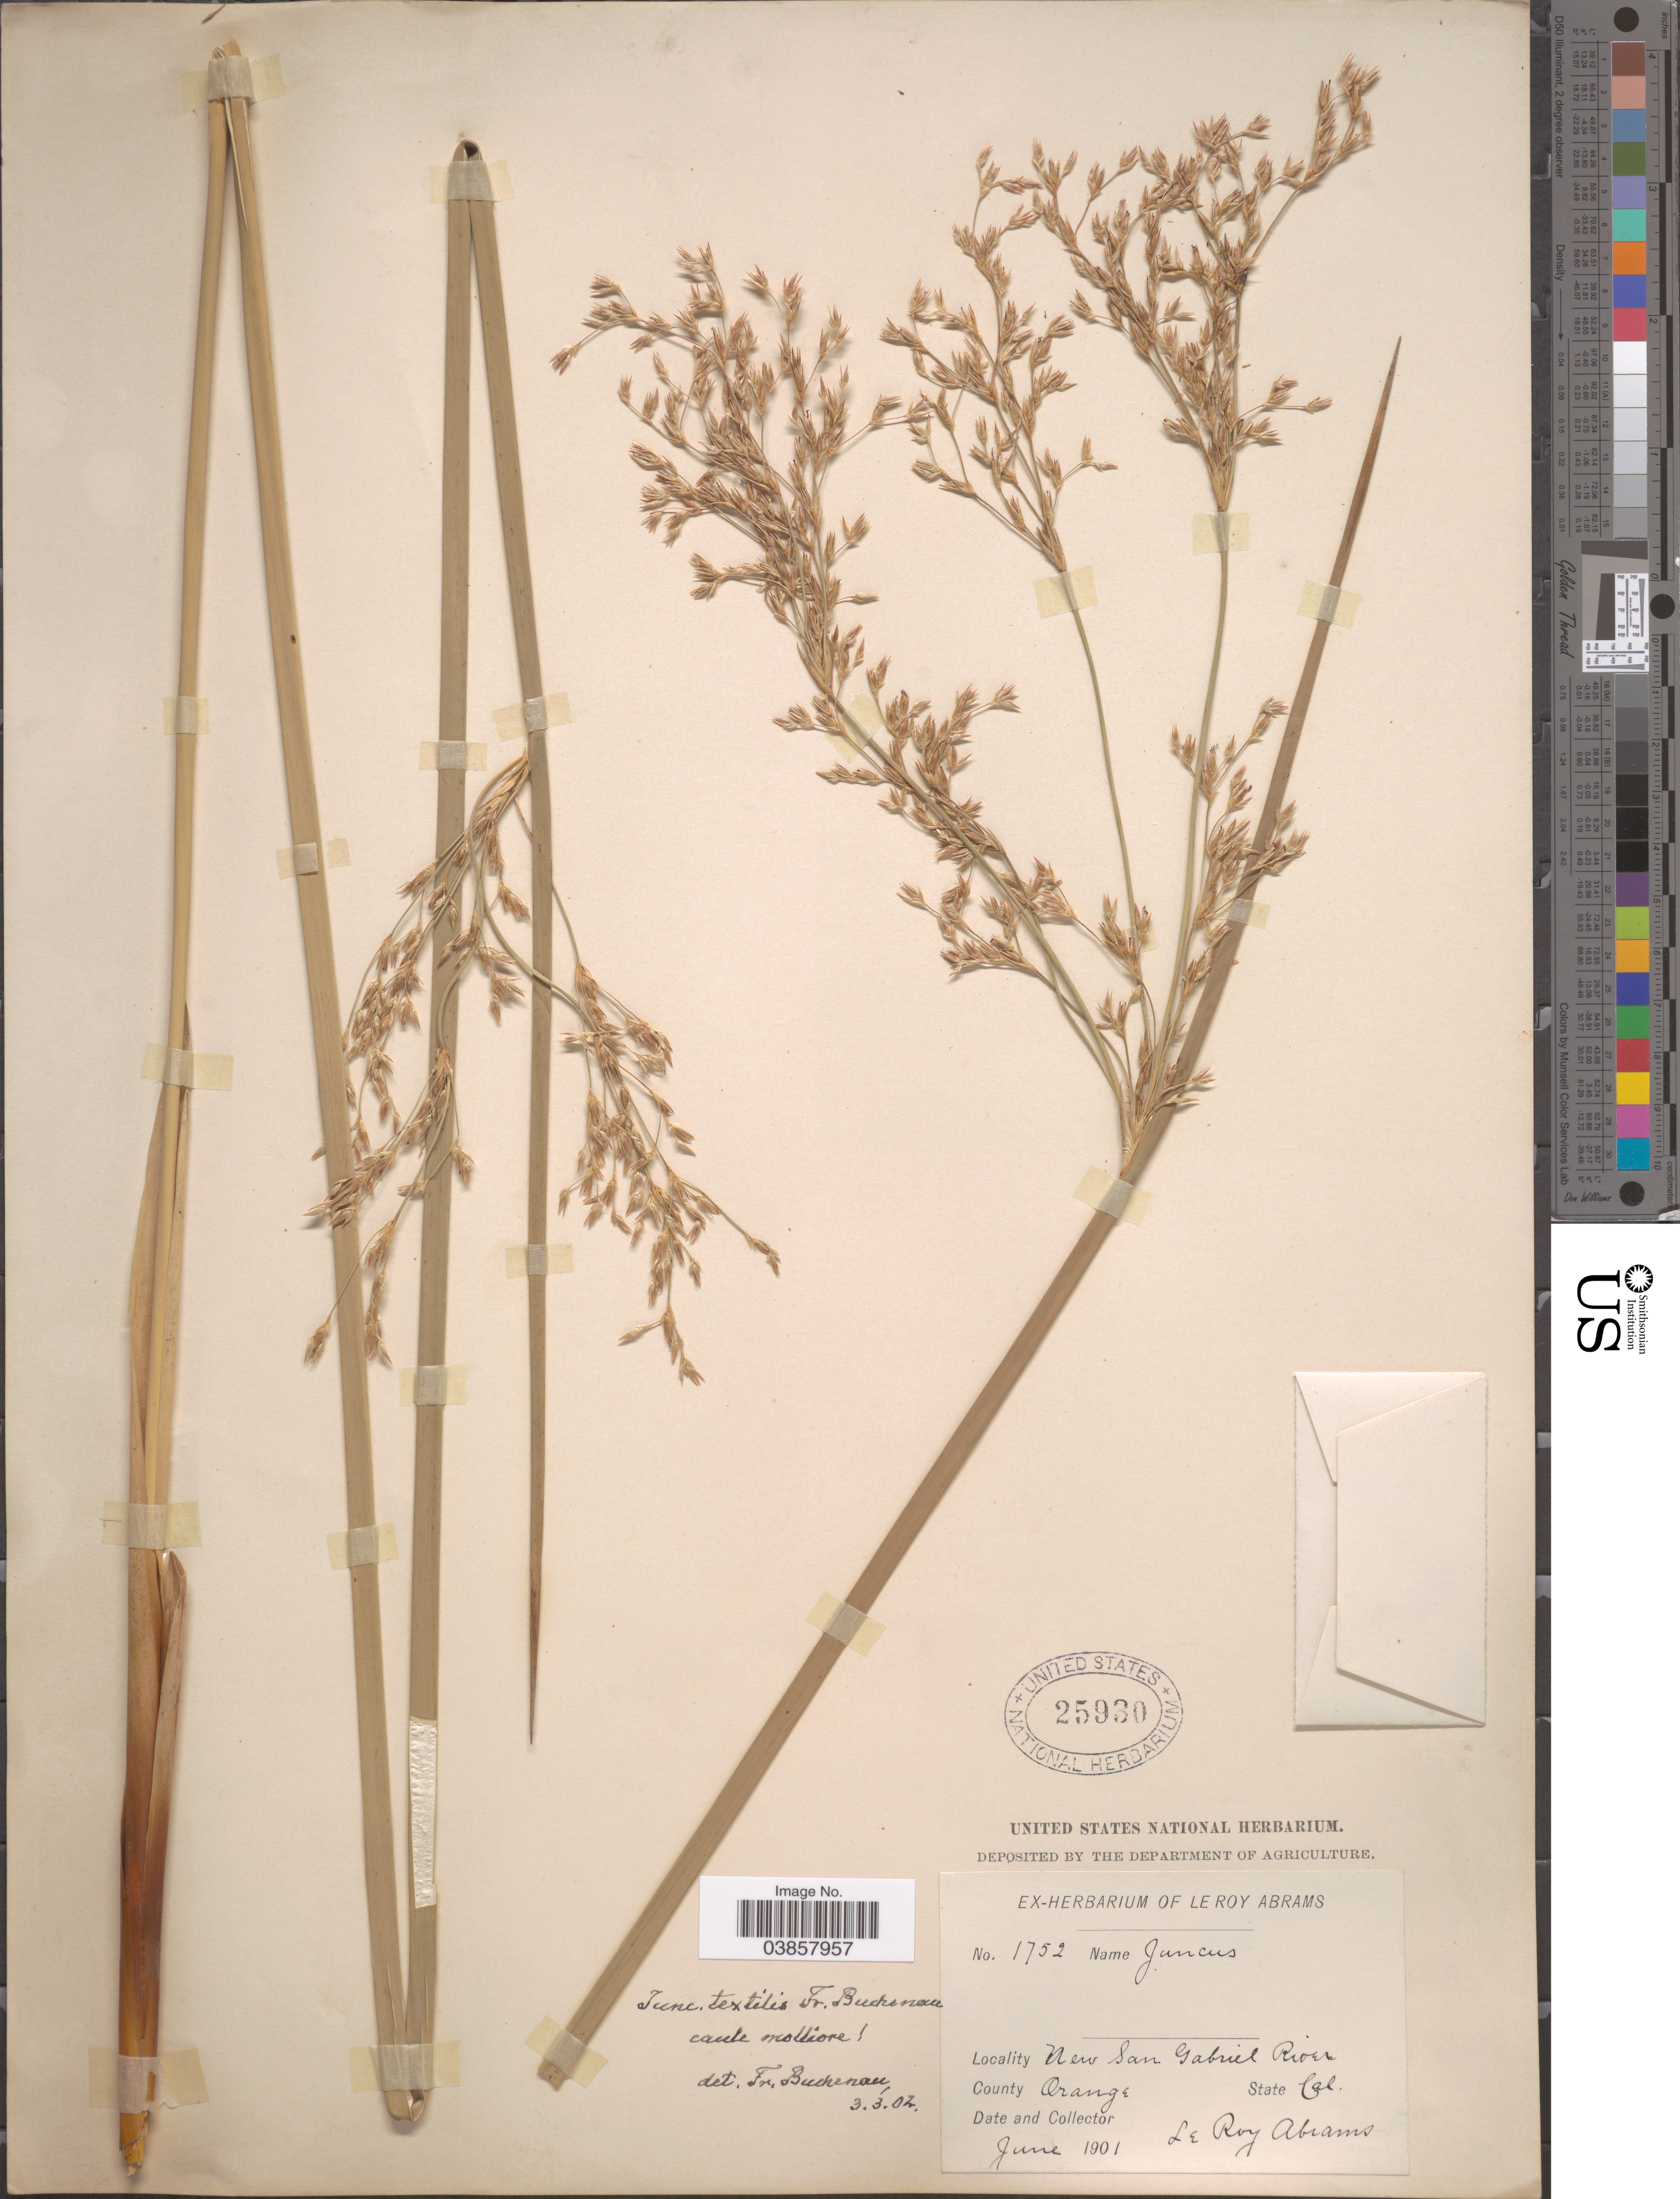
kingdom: Plantae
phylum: Tracheophyta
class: Liliopsida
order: Poales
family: Juncaceae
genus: Juncus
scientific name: Juncus textilis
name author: Buchenau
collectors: L. Abrams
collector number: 1752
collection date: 1901-06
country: United States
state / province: California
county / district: Orange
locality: New San Gabriel River. County Orange.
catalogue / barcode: US 25930